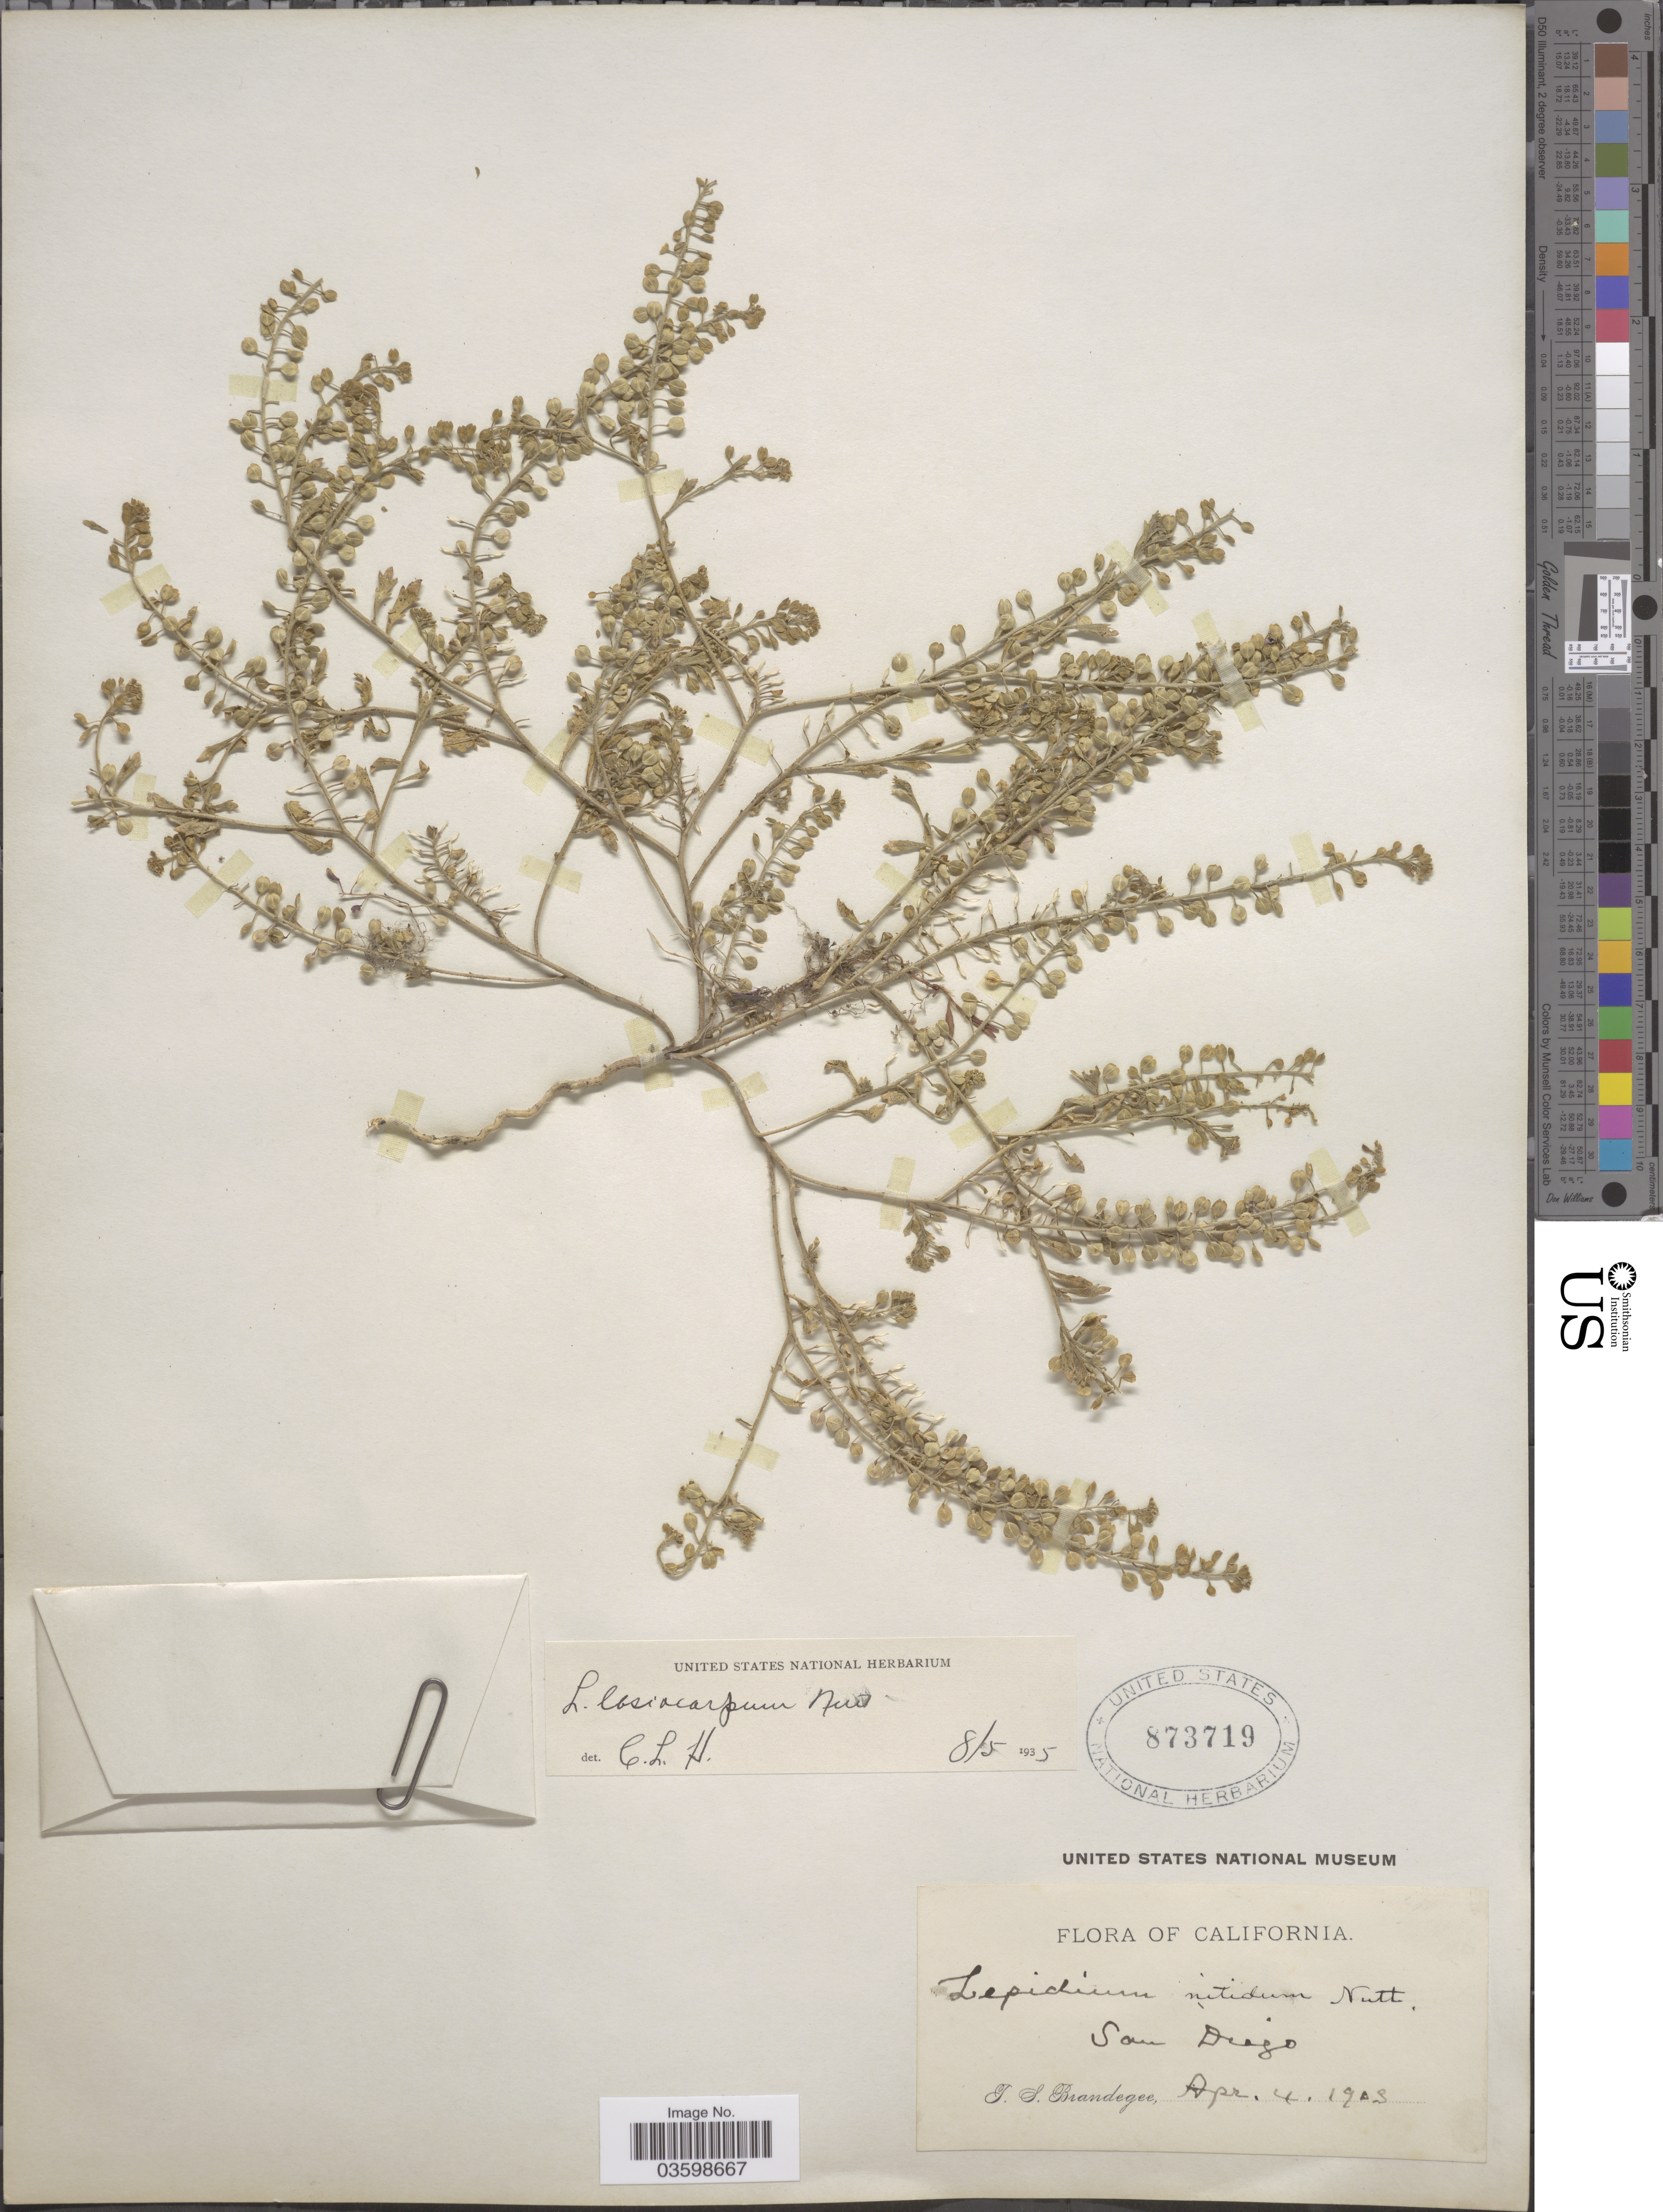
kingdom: Plantae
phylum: Tracheophyta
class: Magnoliopsida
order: Brassicales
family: Brassicaceae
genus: Lepidium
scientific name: Lepidium lasiocarpum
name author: Nutt.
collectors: J. S. Brandegee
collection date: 1903-04-04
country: United States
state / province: California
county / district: San Diego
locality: San Diego.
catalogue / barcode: US 873719